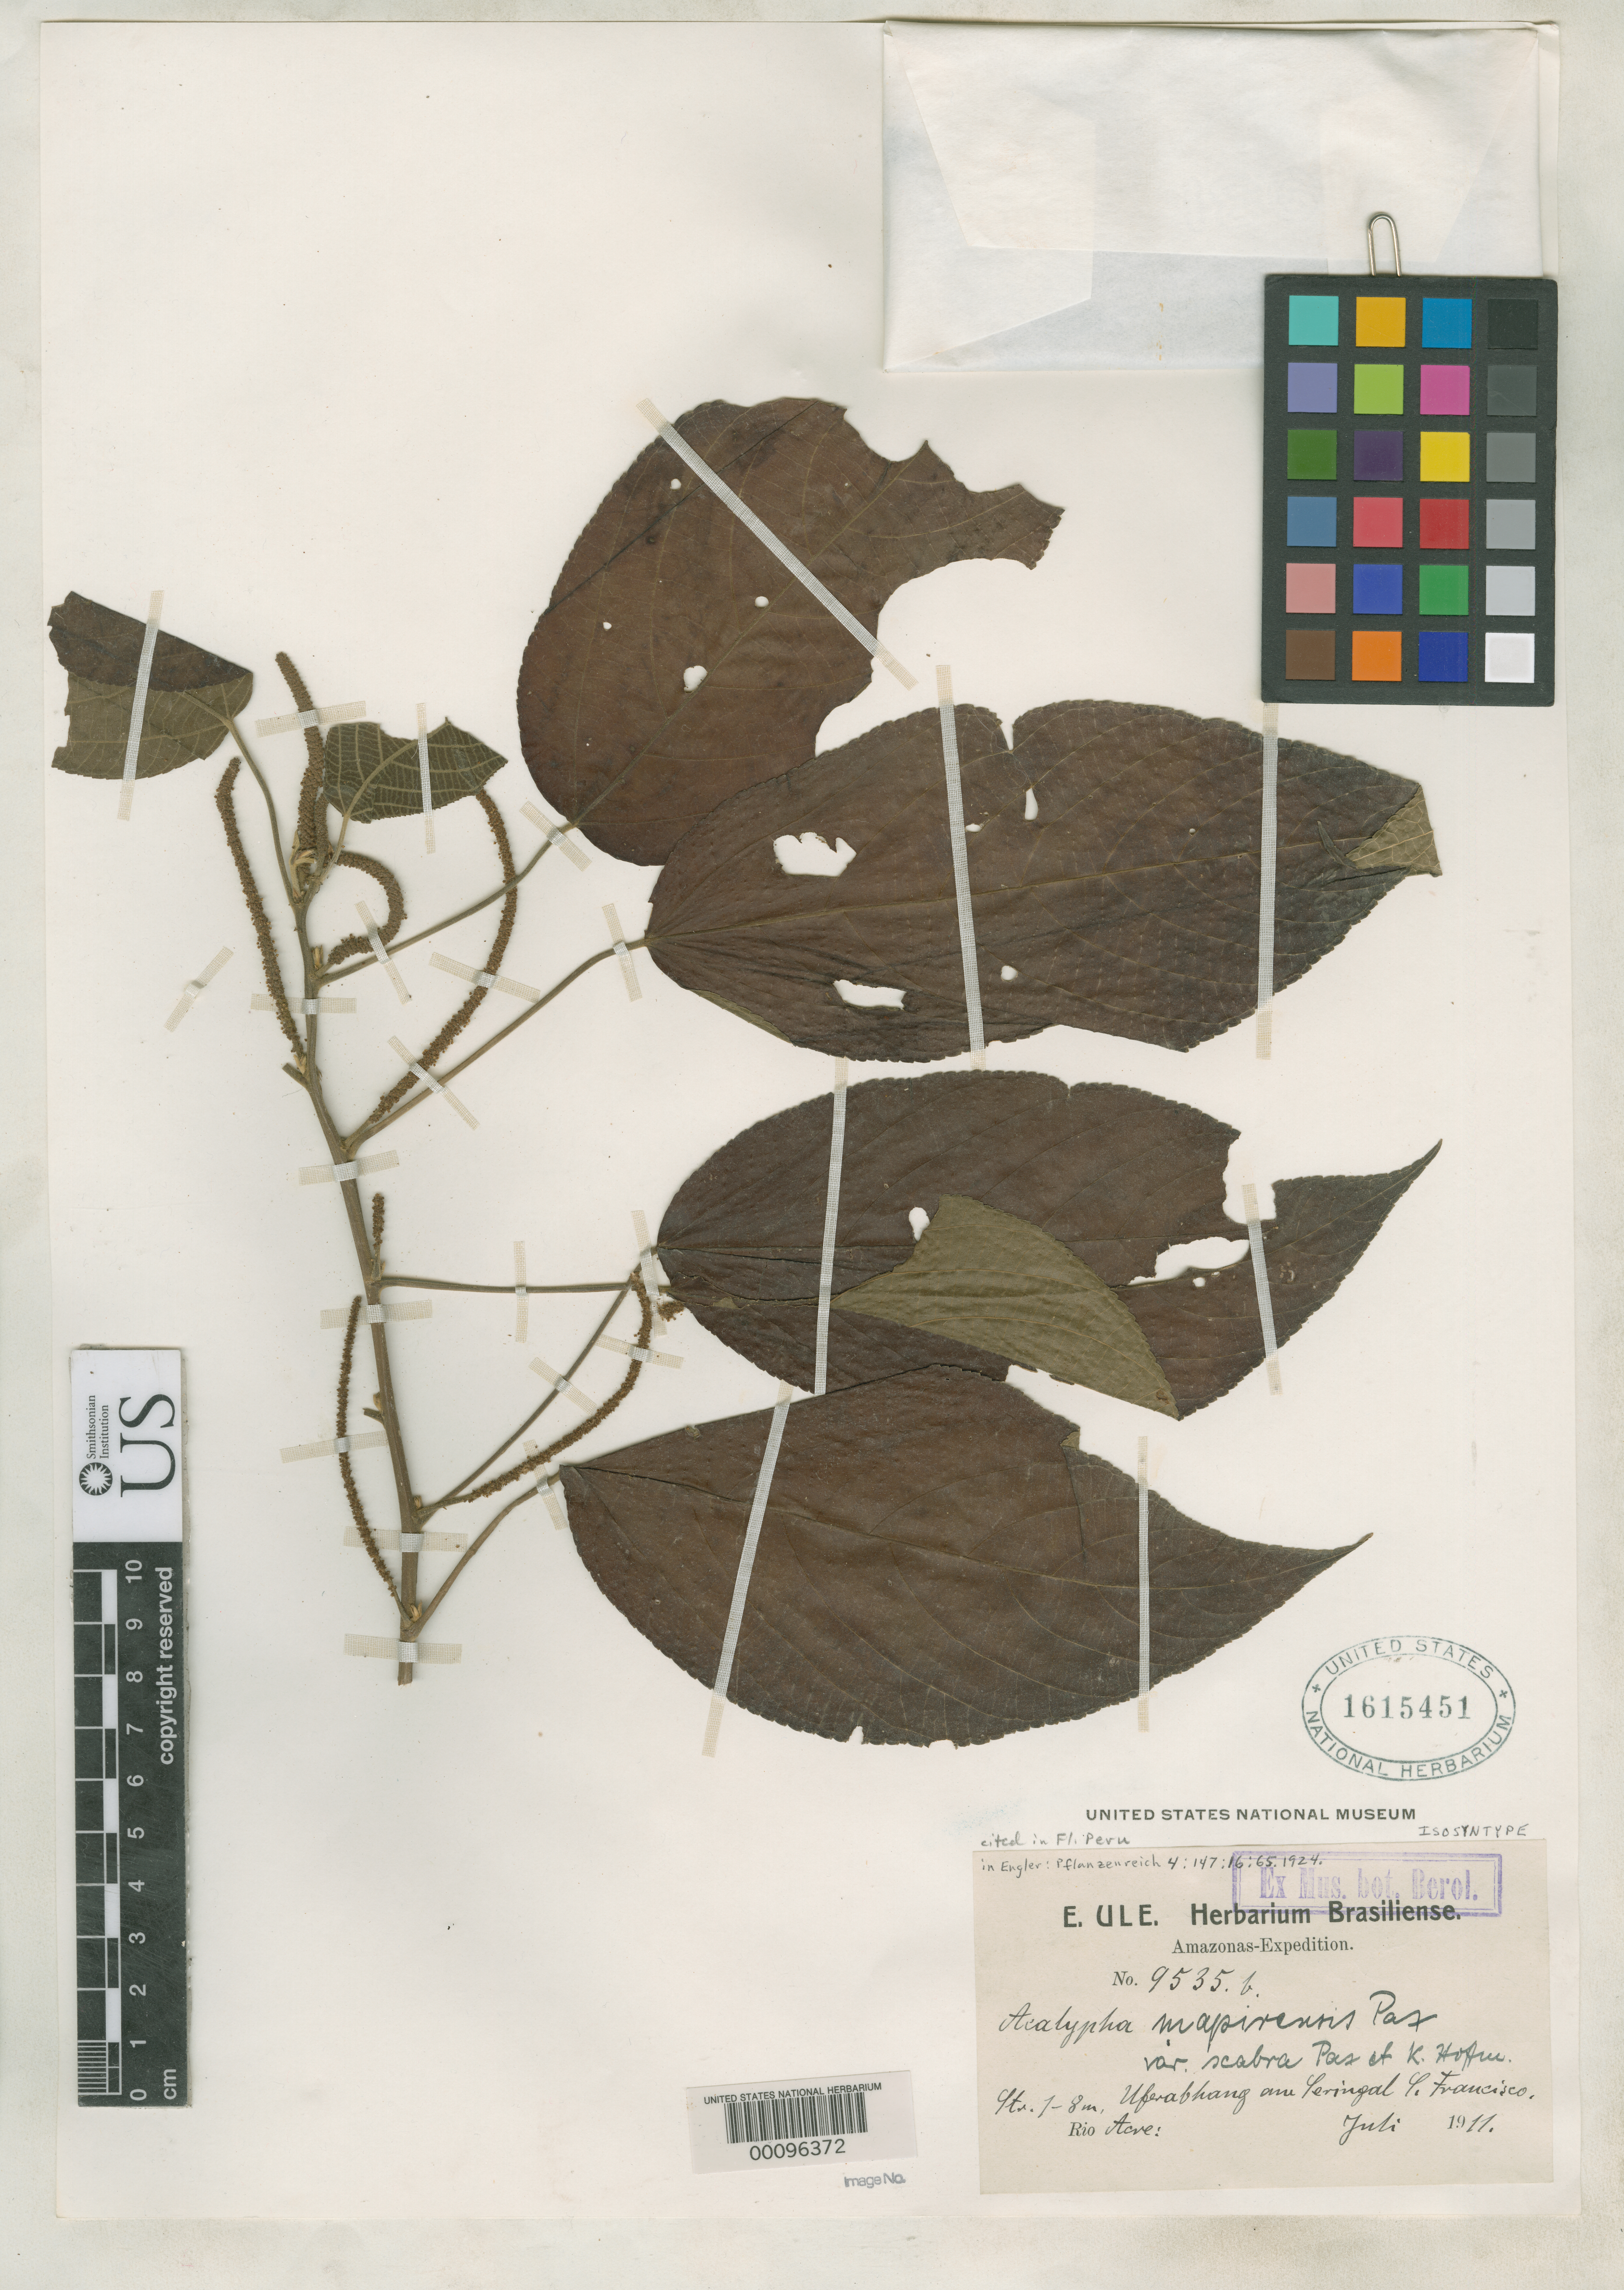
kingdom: Plantae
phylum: Tracheophyta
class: Magnoliopsida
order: Malpighiales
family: Euphorbiaceae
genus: Acalypha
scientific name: Acalypha mapirensis var. scabra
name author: Pax & K. Hoffm. in Engl.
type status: Isosyntype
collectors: E. H. Ule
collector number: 9535 b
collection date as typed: Jul 1911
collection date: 1911-07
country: Brazil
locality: Seringal Sao Francisco, Rio Acre.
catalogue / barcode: US 1615451